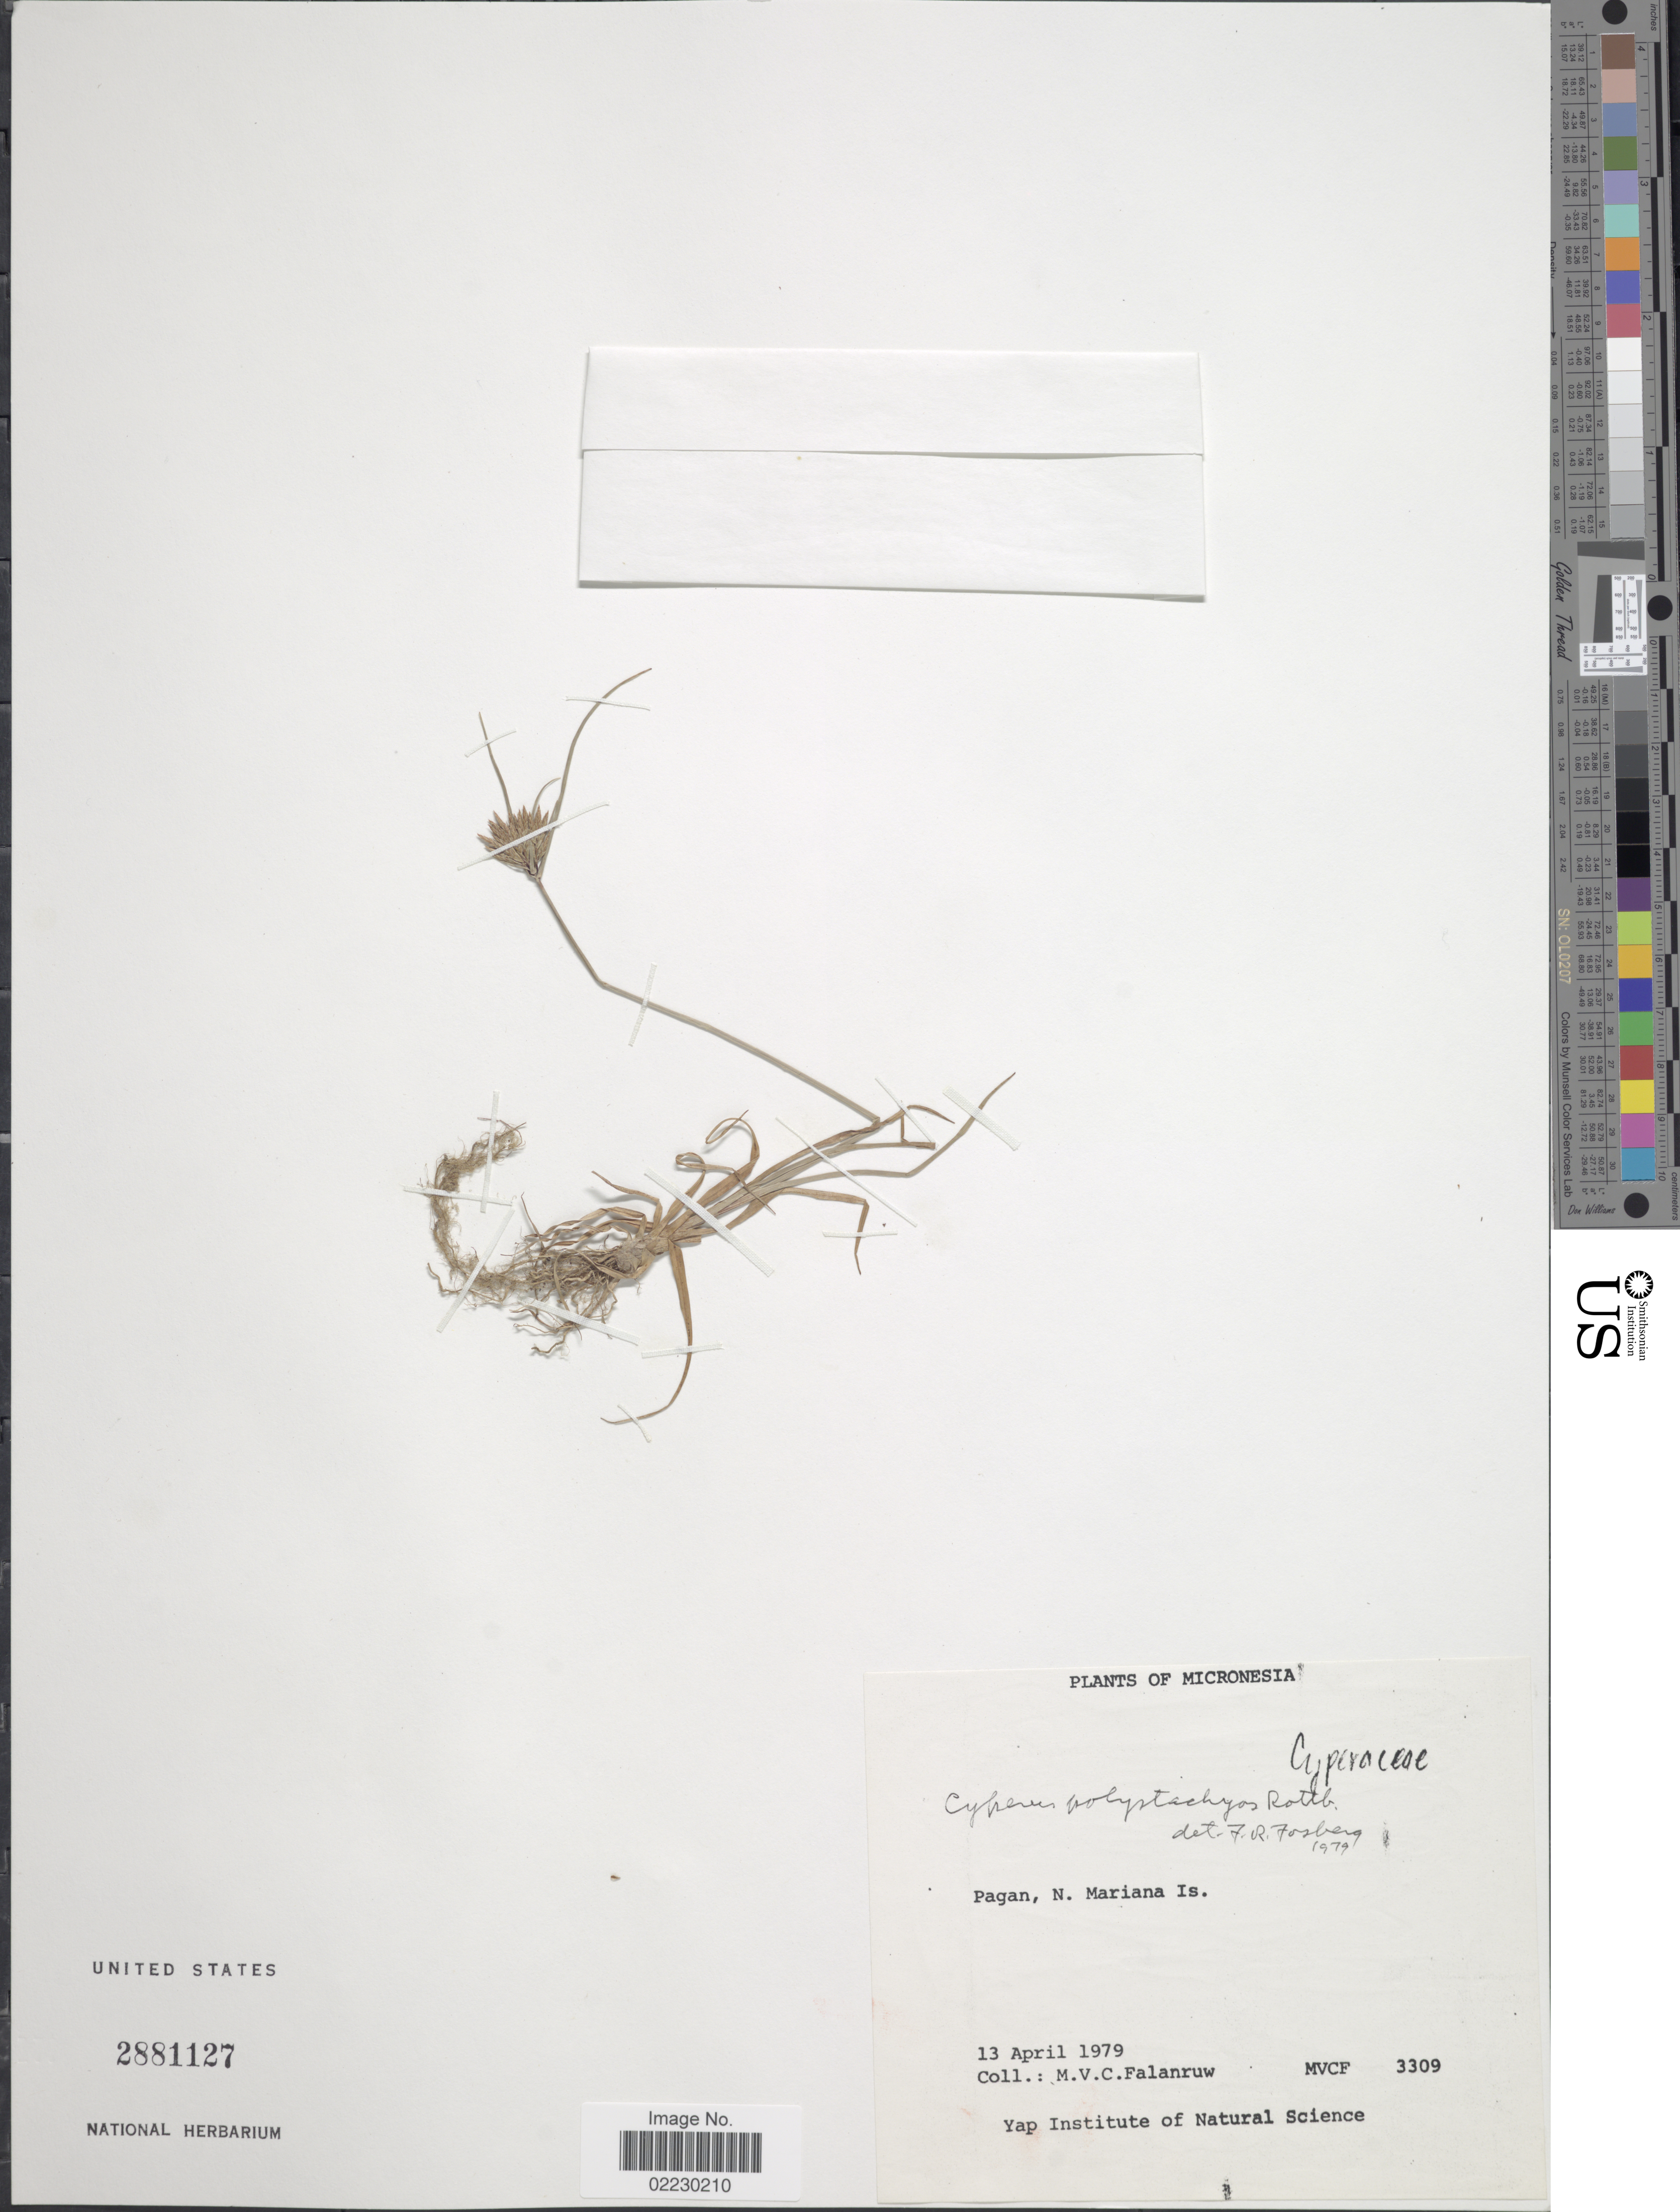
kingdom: Plantae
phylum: Tracheophyta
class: Liliopsida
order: Poales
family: Cyperaceae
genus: Cyperus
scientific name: Cyperus polystachyos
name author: Rottb.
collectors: M. V. Falanruw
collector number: MVFC3309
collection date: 1979-04-13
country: Northern Mariana Islands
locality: N. Mariana Is.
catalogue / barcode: US 2881127